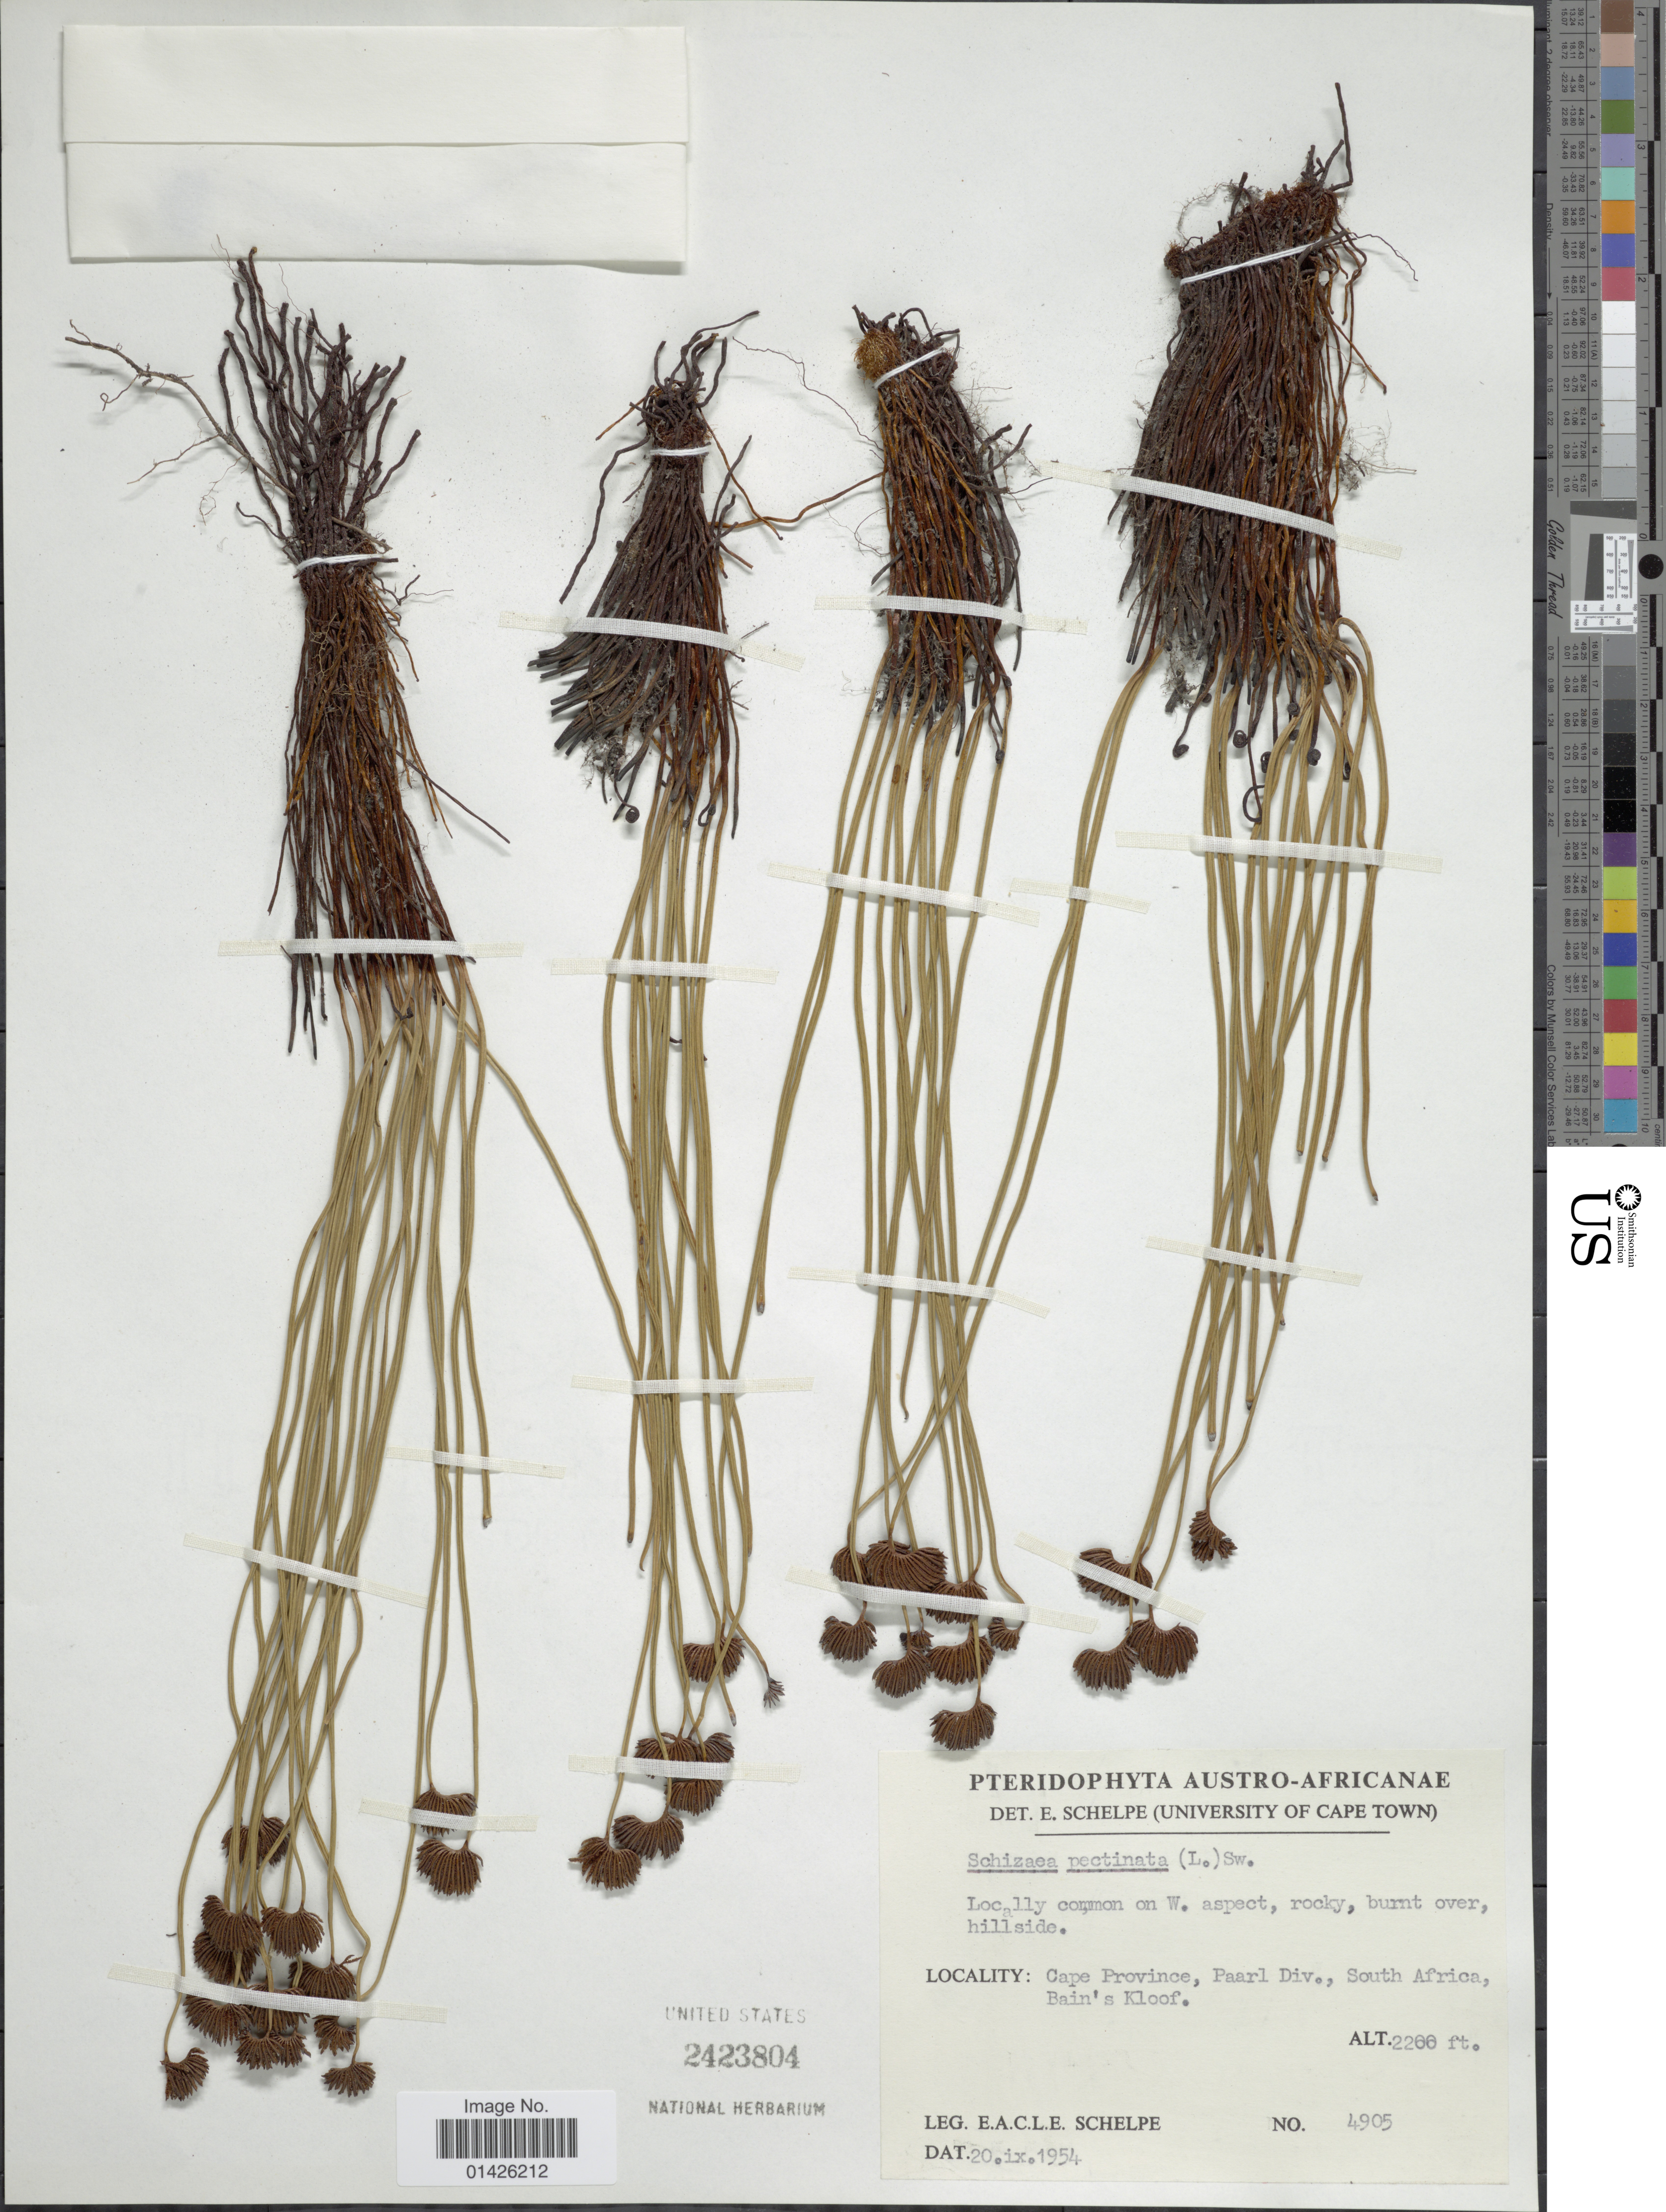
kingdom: Plantae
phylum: Tracheophyta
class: Polypodiopsida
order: Schizaeales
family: Schizaeaceae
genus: Schizaea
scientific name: Schizaea pectinata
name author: (L.) Sw.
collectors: E. A. C. L. E. Schelpe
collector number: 4905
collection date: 1954-09-20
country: South Africa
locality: Cape Province, Paarl Div., Bain's Kloof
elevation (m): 671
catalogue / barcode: US 2423804